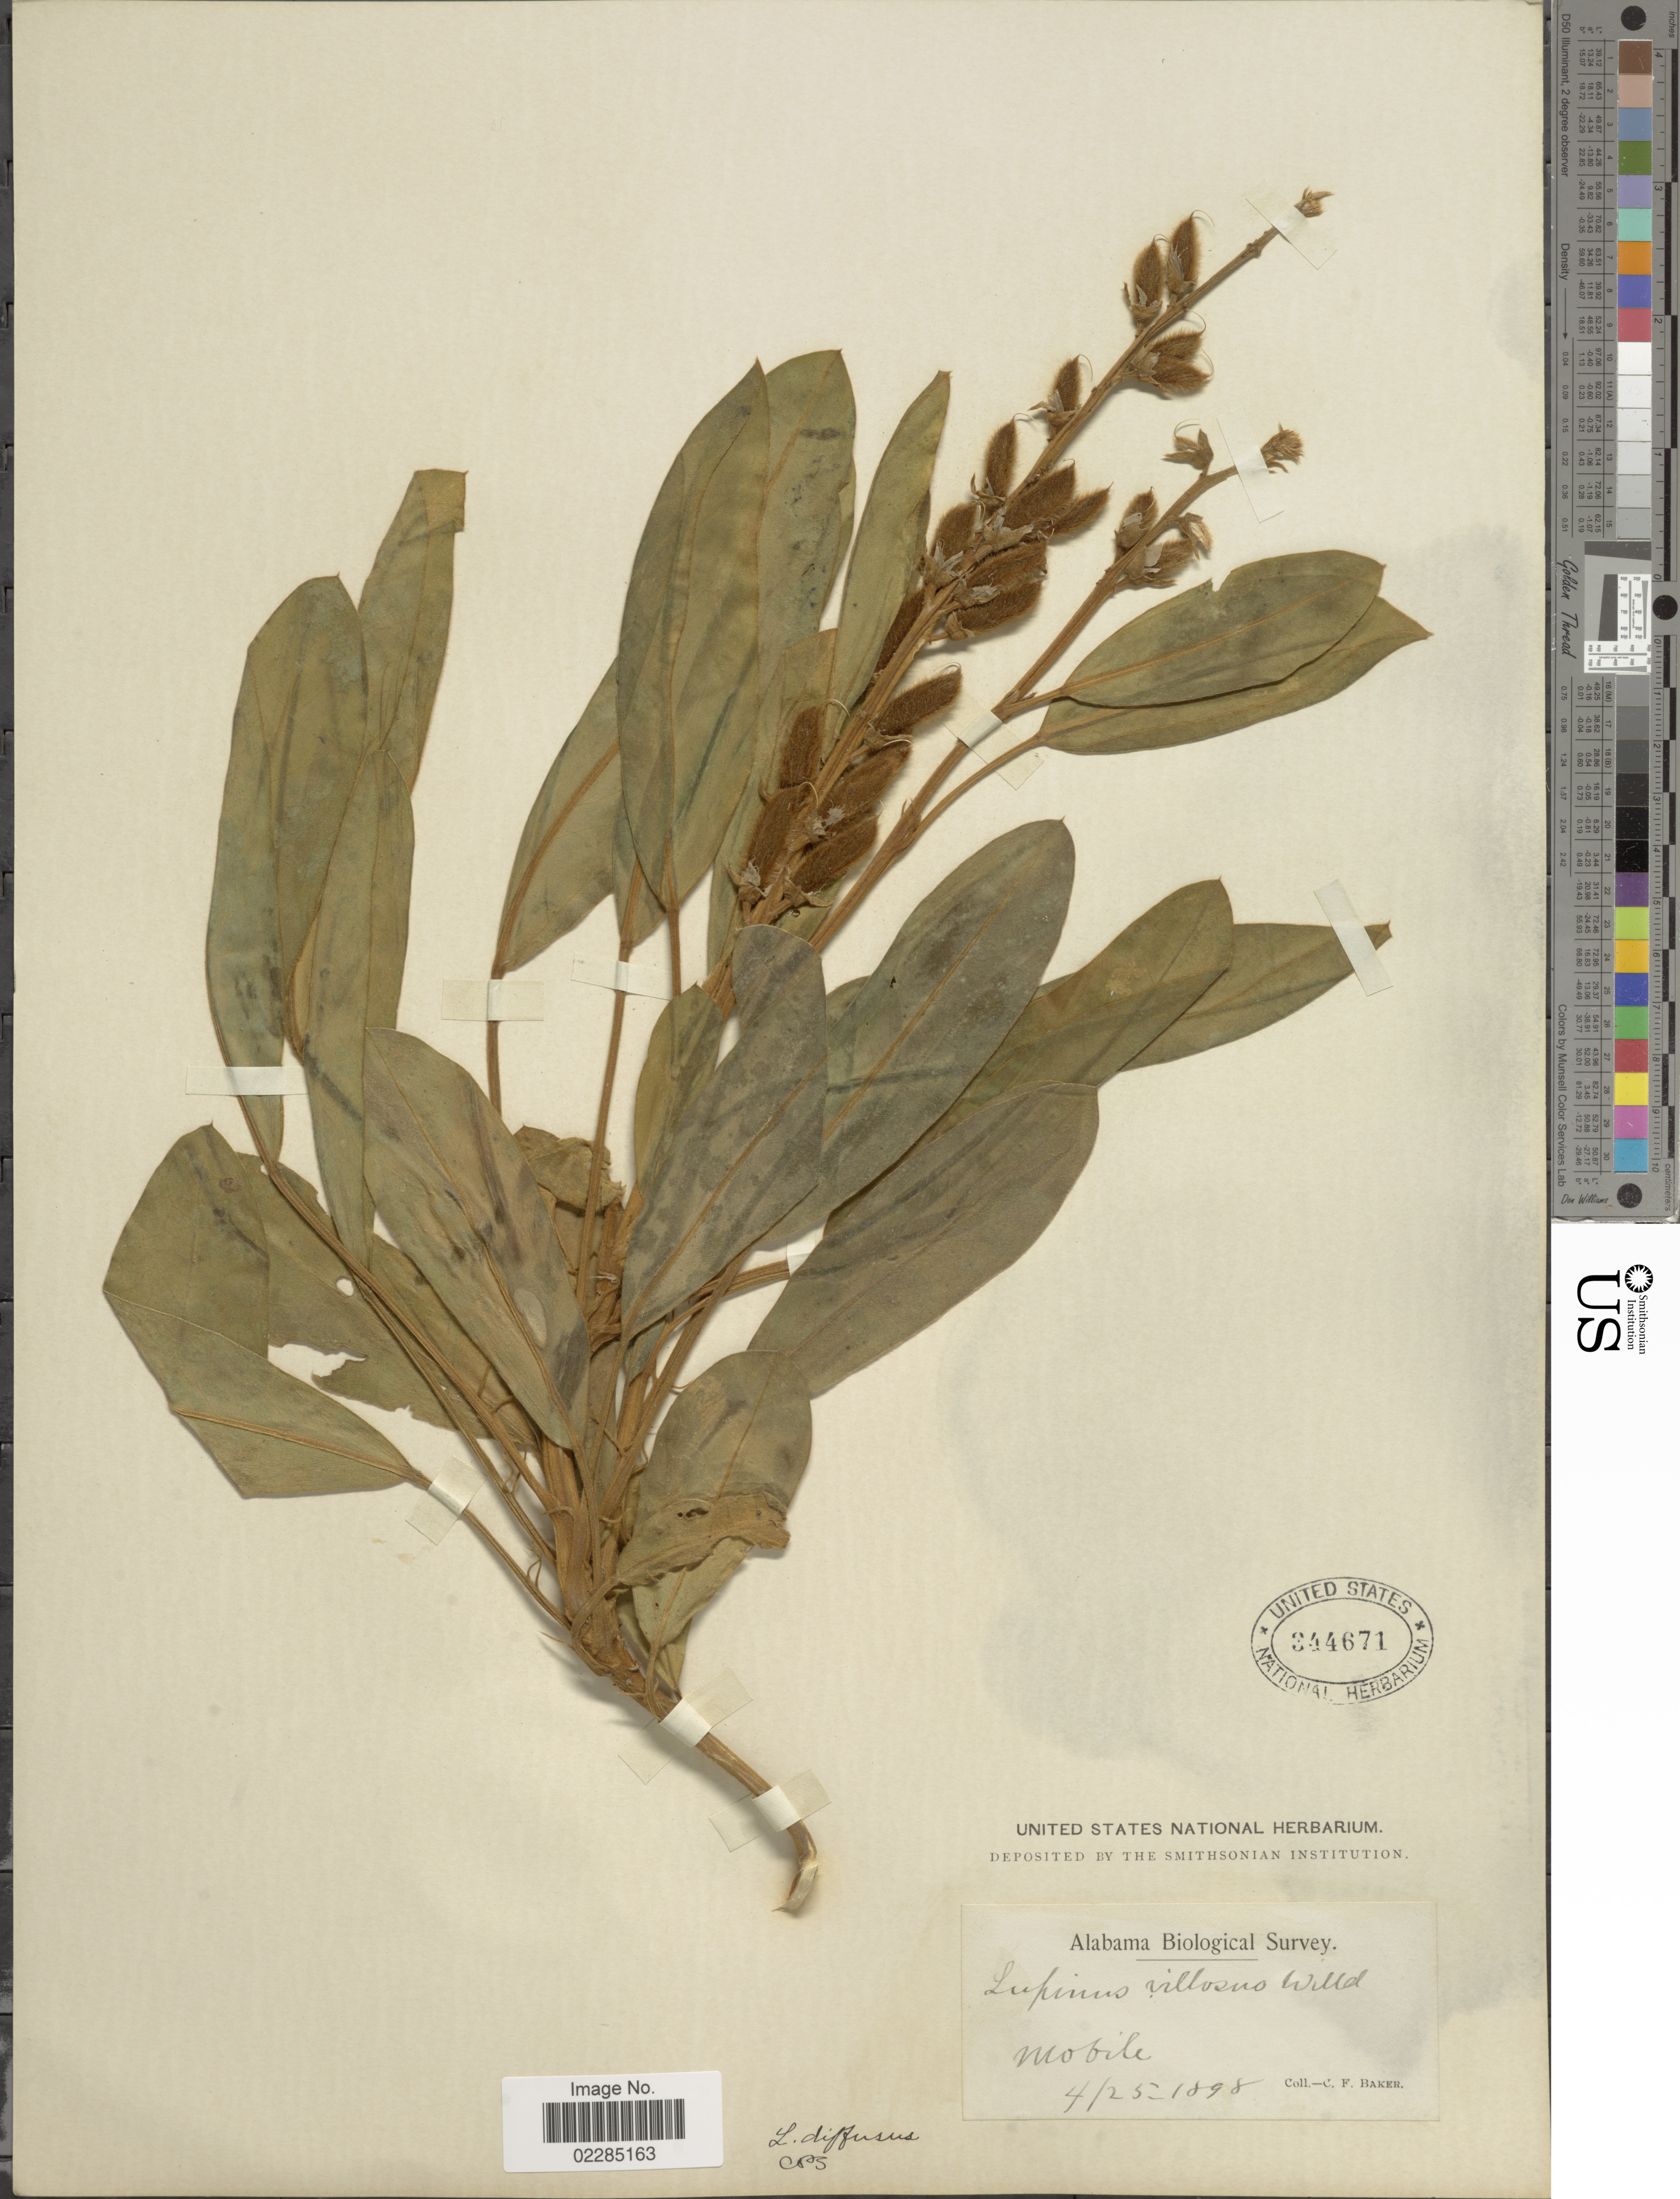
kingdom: Plantae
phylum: Tracheophyta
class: Magnoliopsida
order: Fabales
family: Fabaceae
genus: Lupinus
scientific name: Lupinus diffusus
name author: Nutt.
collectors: C. F. Baker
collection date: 1898-04-25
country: United States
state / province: Alabama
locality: Mobile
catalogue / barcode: US 344671